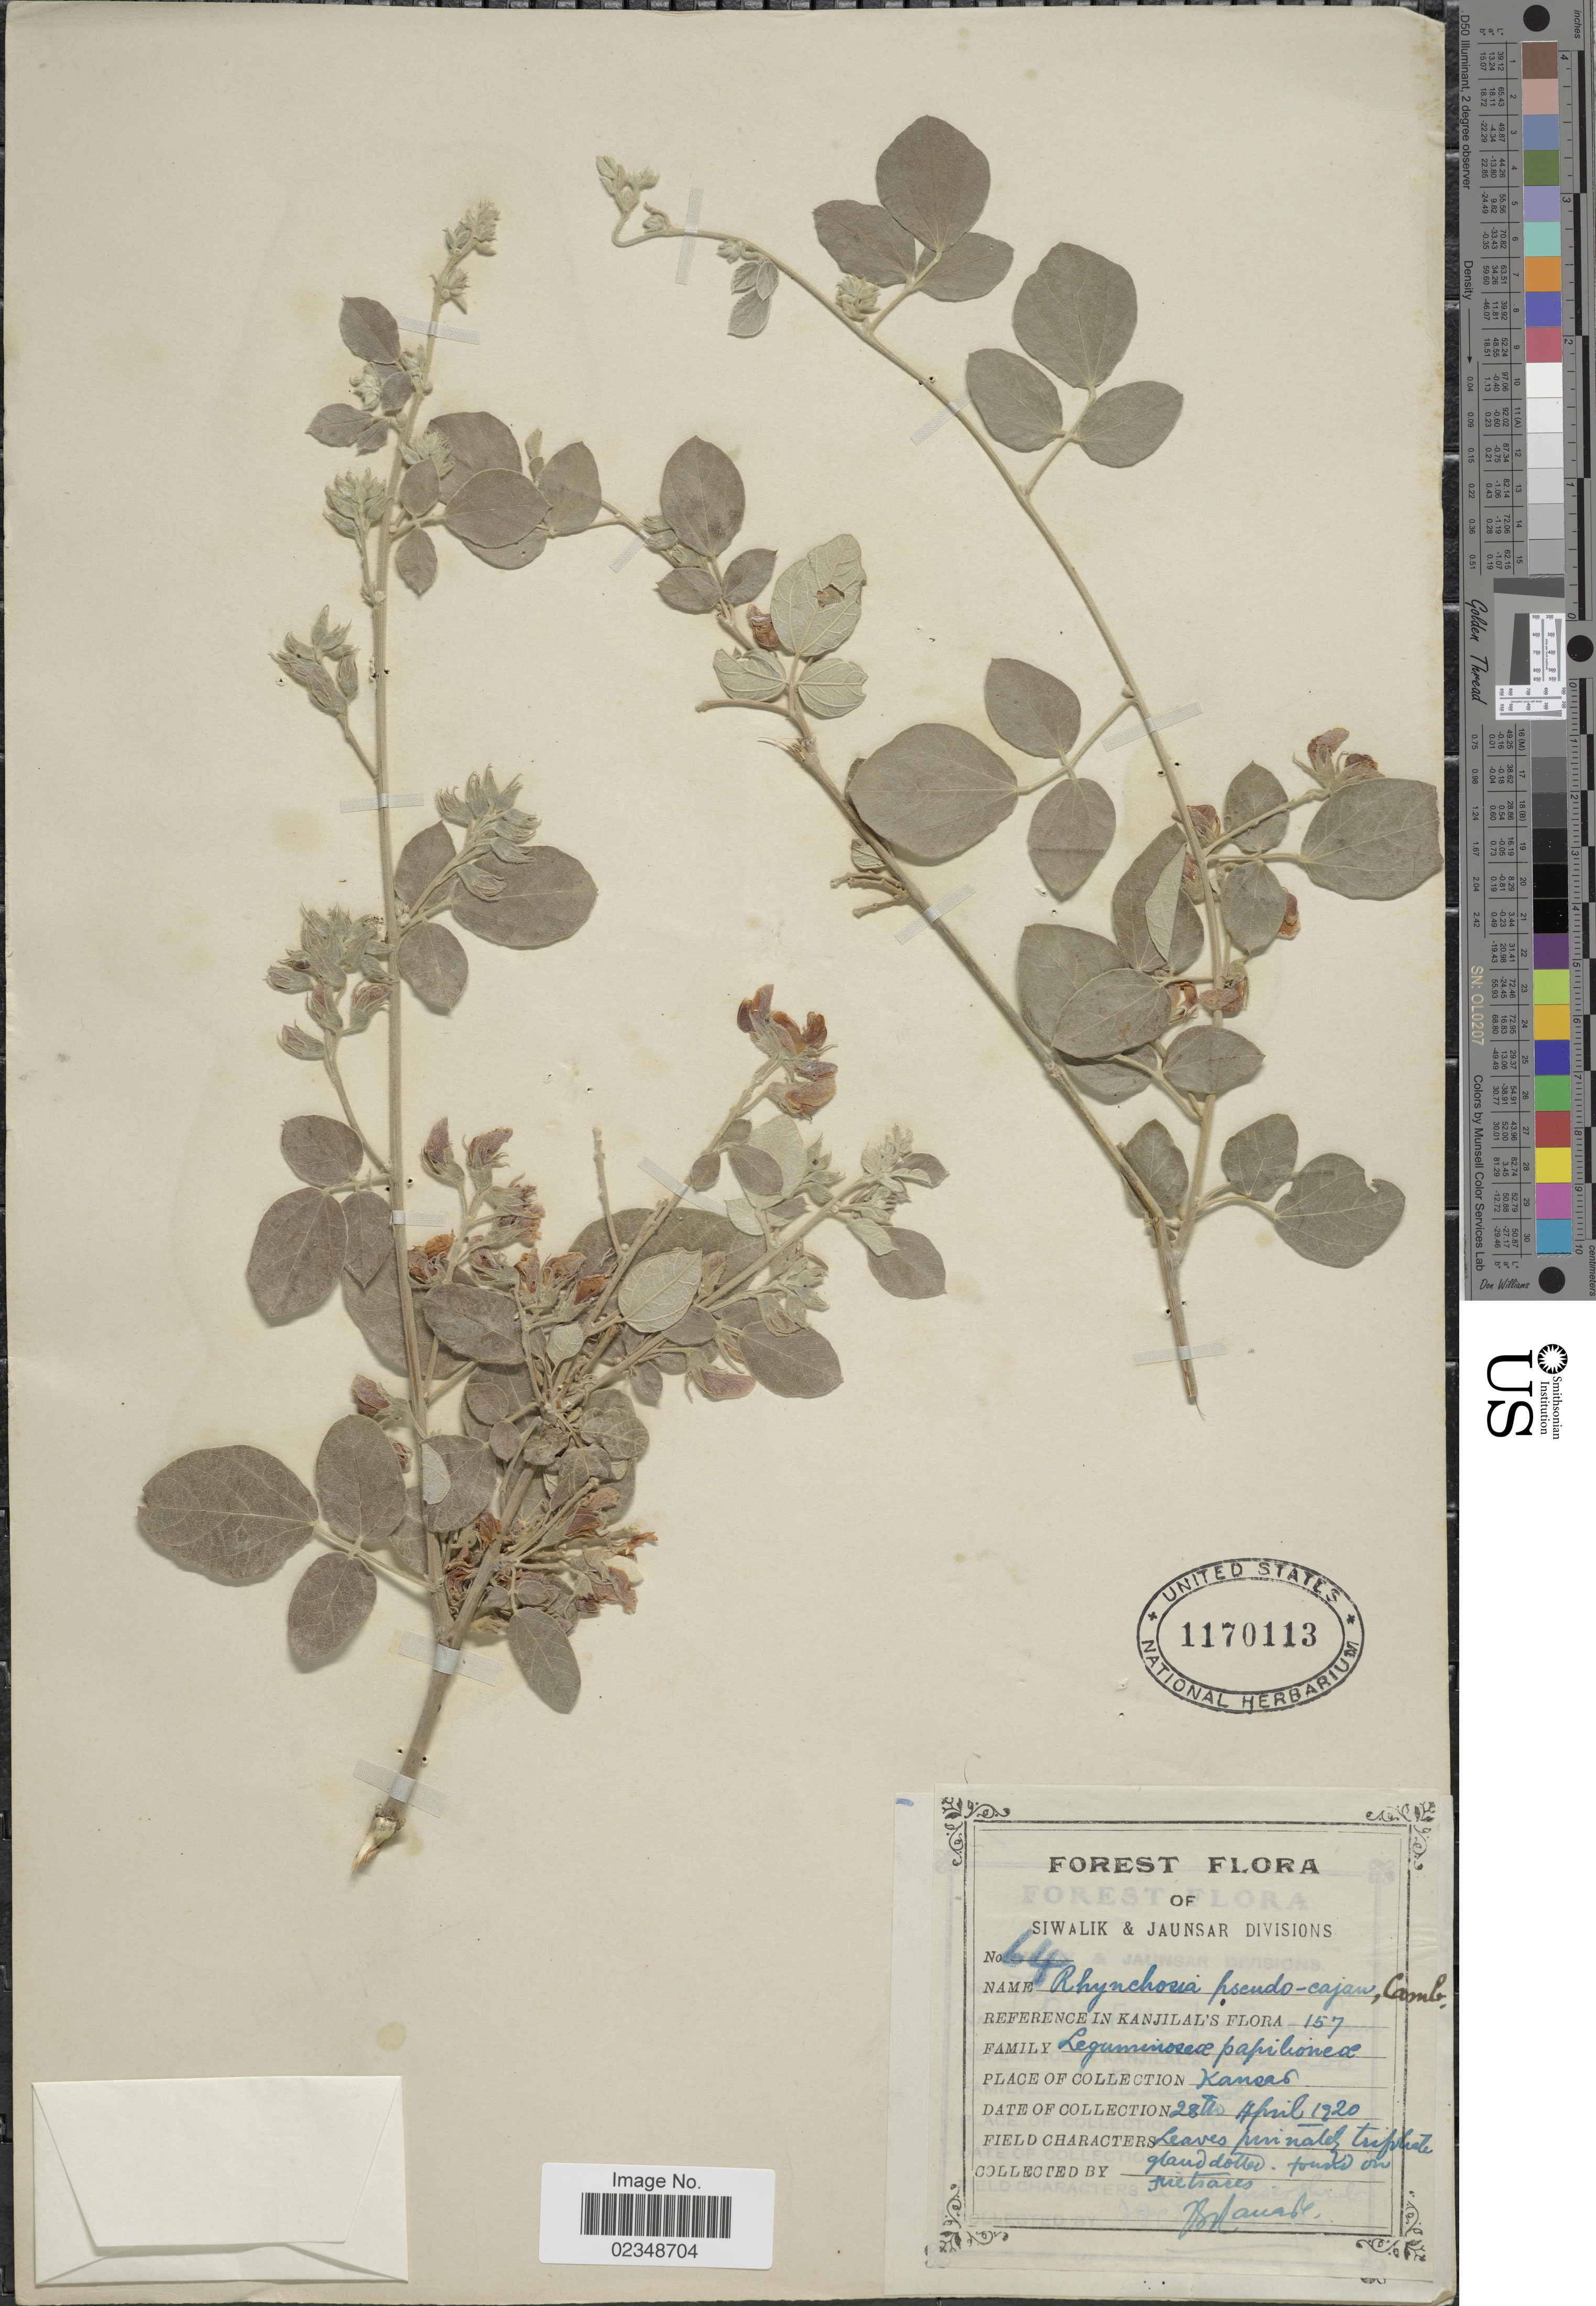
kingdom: Plantae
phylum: Tracheophyta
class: Magnoliopsida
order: Fabales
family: Fabaceae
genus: Rhynchosia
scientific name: Rhynchosia pseudocajan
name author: Cambess.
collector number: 64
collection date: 1920-04-28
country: India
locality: Flora of Silawak and Jaunsar Div. Kansab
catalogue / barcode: US 1170113